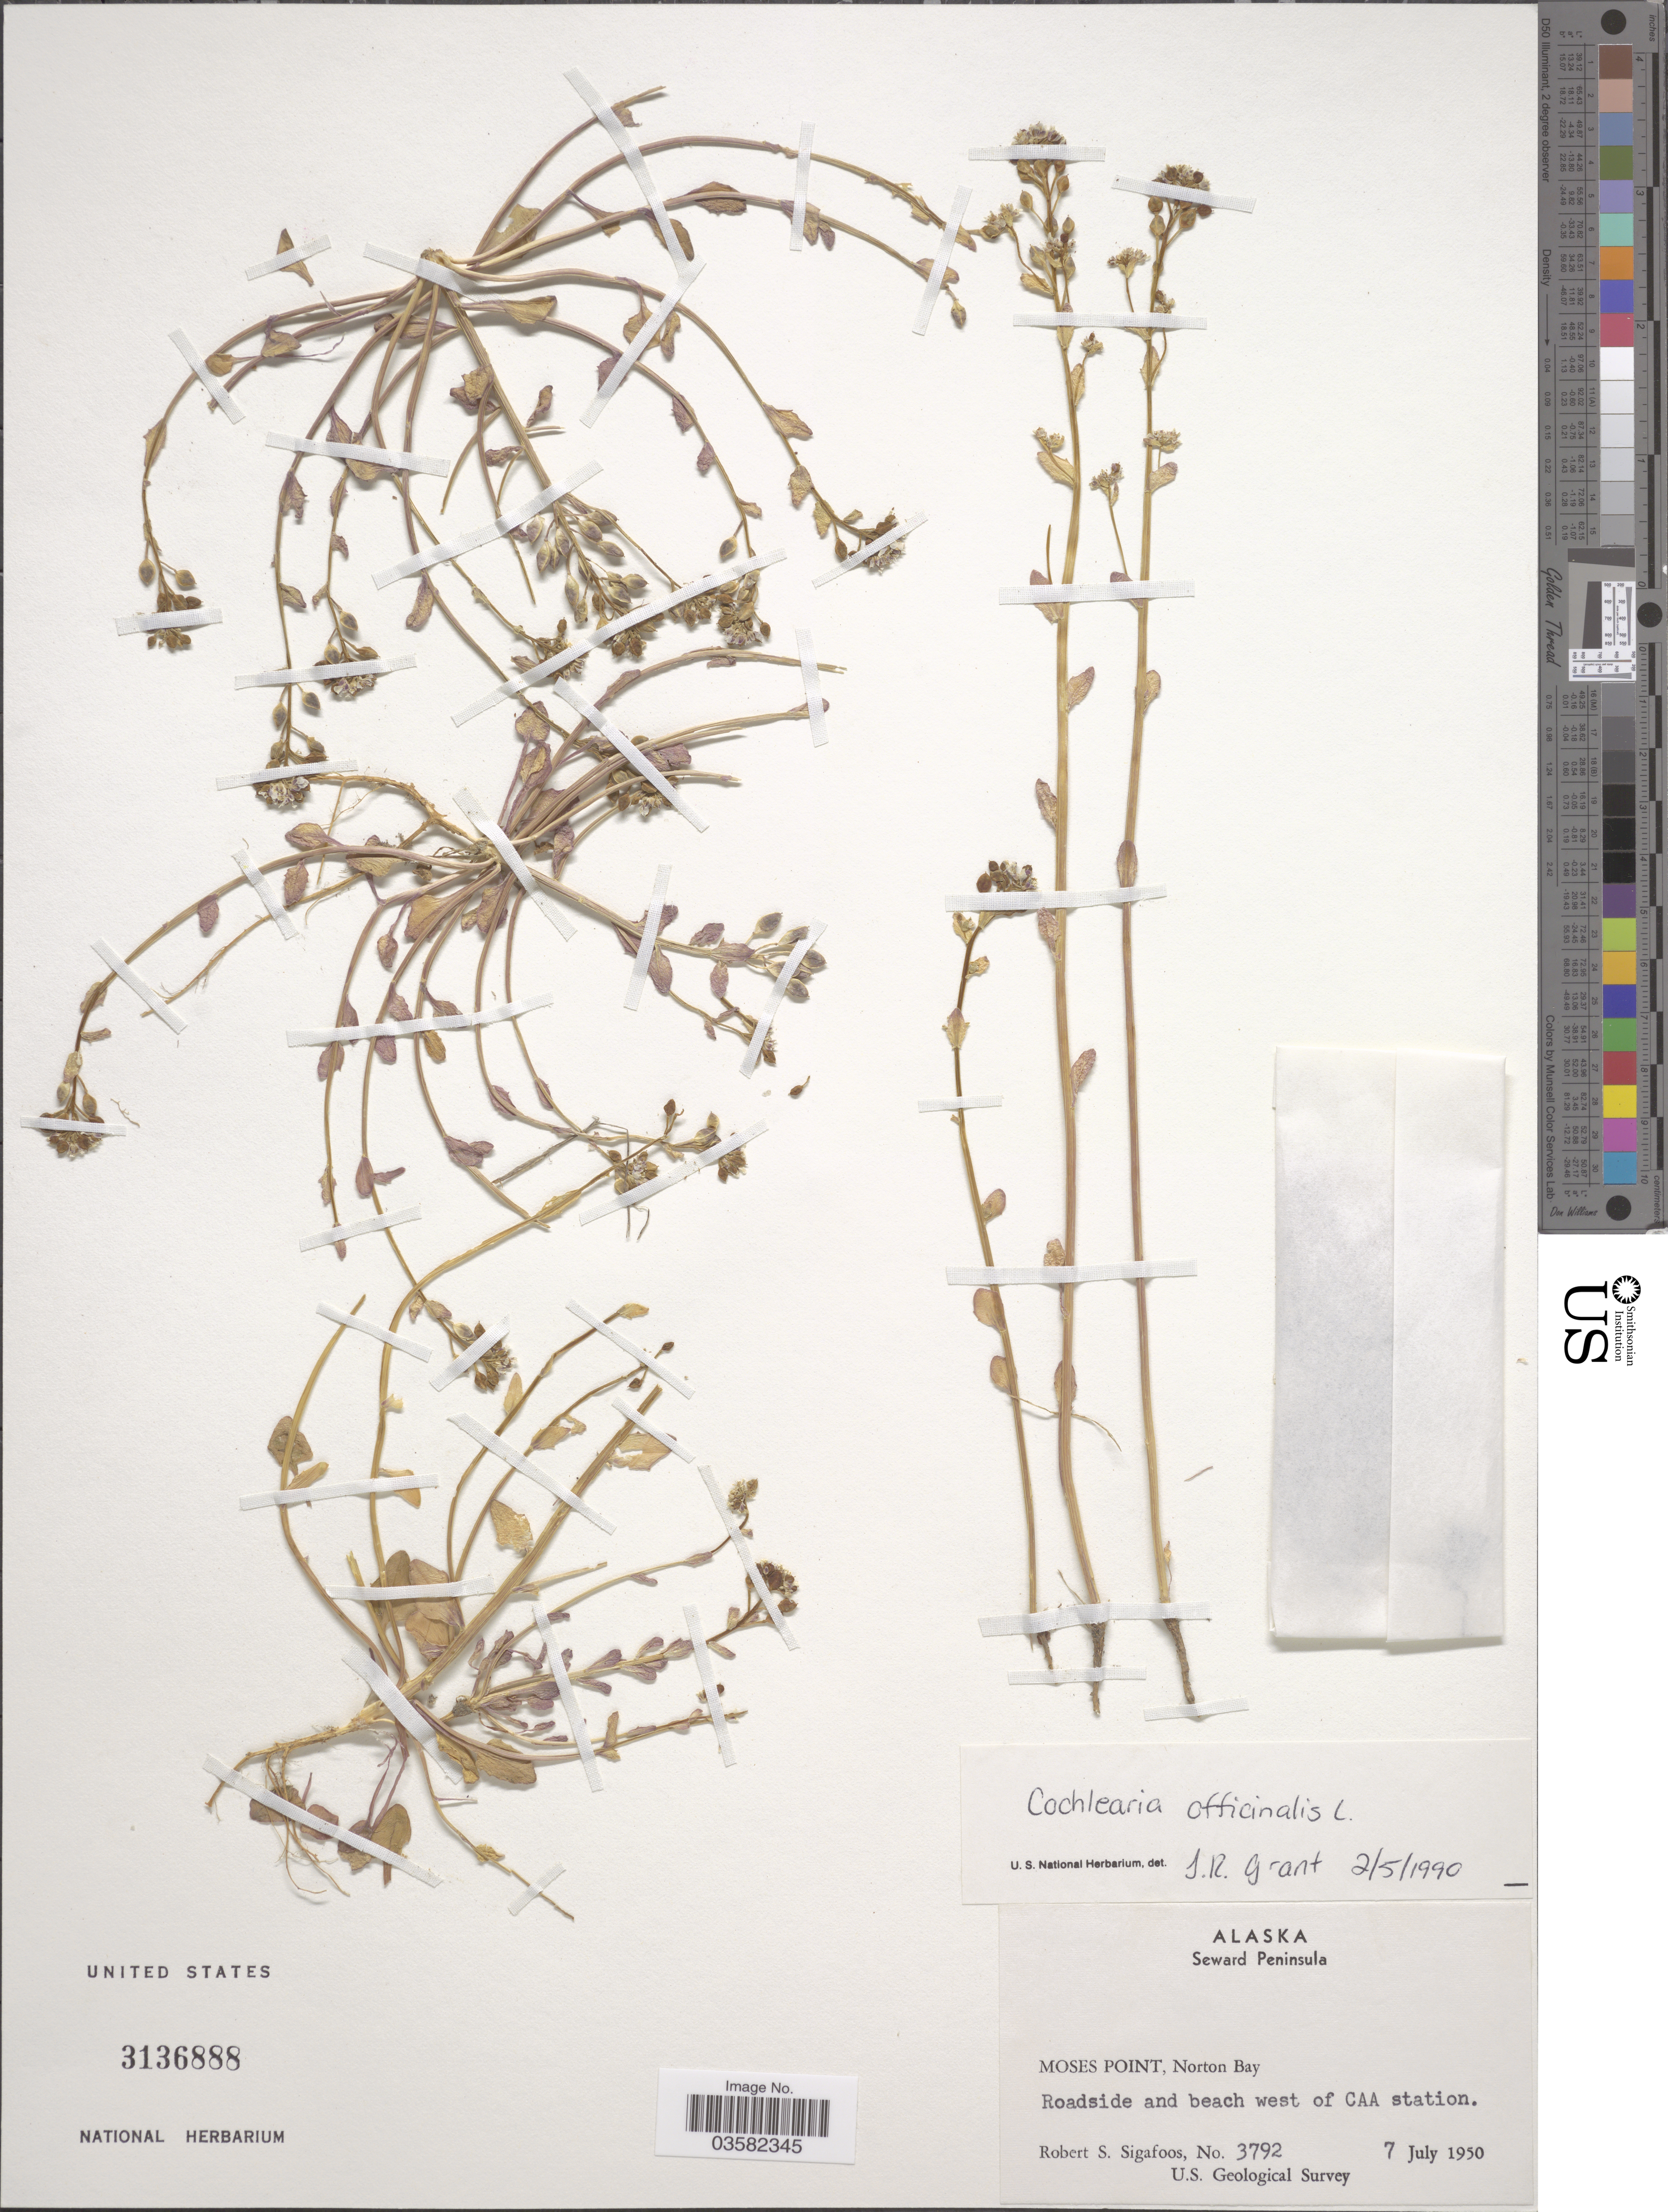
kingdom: Plantae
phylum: Tracheophyta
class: Magnoliopsida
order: Brassicales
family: Brassicaceae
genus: Cochlearia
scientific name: Cochlearia oblongifolia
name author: DC.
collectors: R. Sigafoos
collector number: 3792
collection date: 1950-07-07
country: United States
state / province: Alaska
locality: Seward Peninsula. Moses Point, Norton Bay. Roadside and beach west of CAA station.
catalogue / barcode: US 3136888